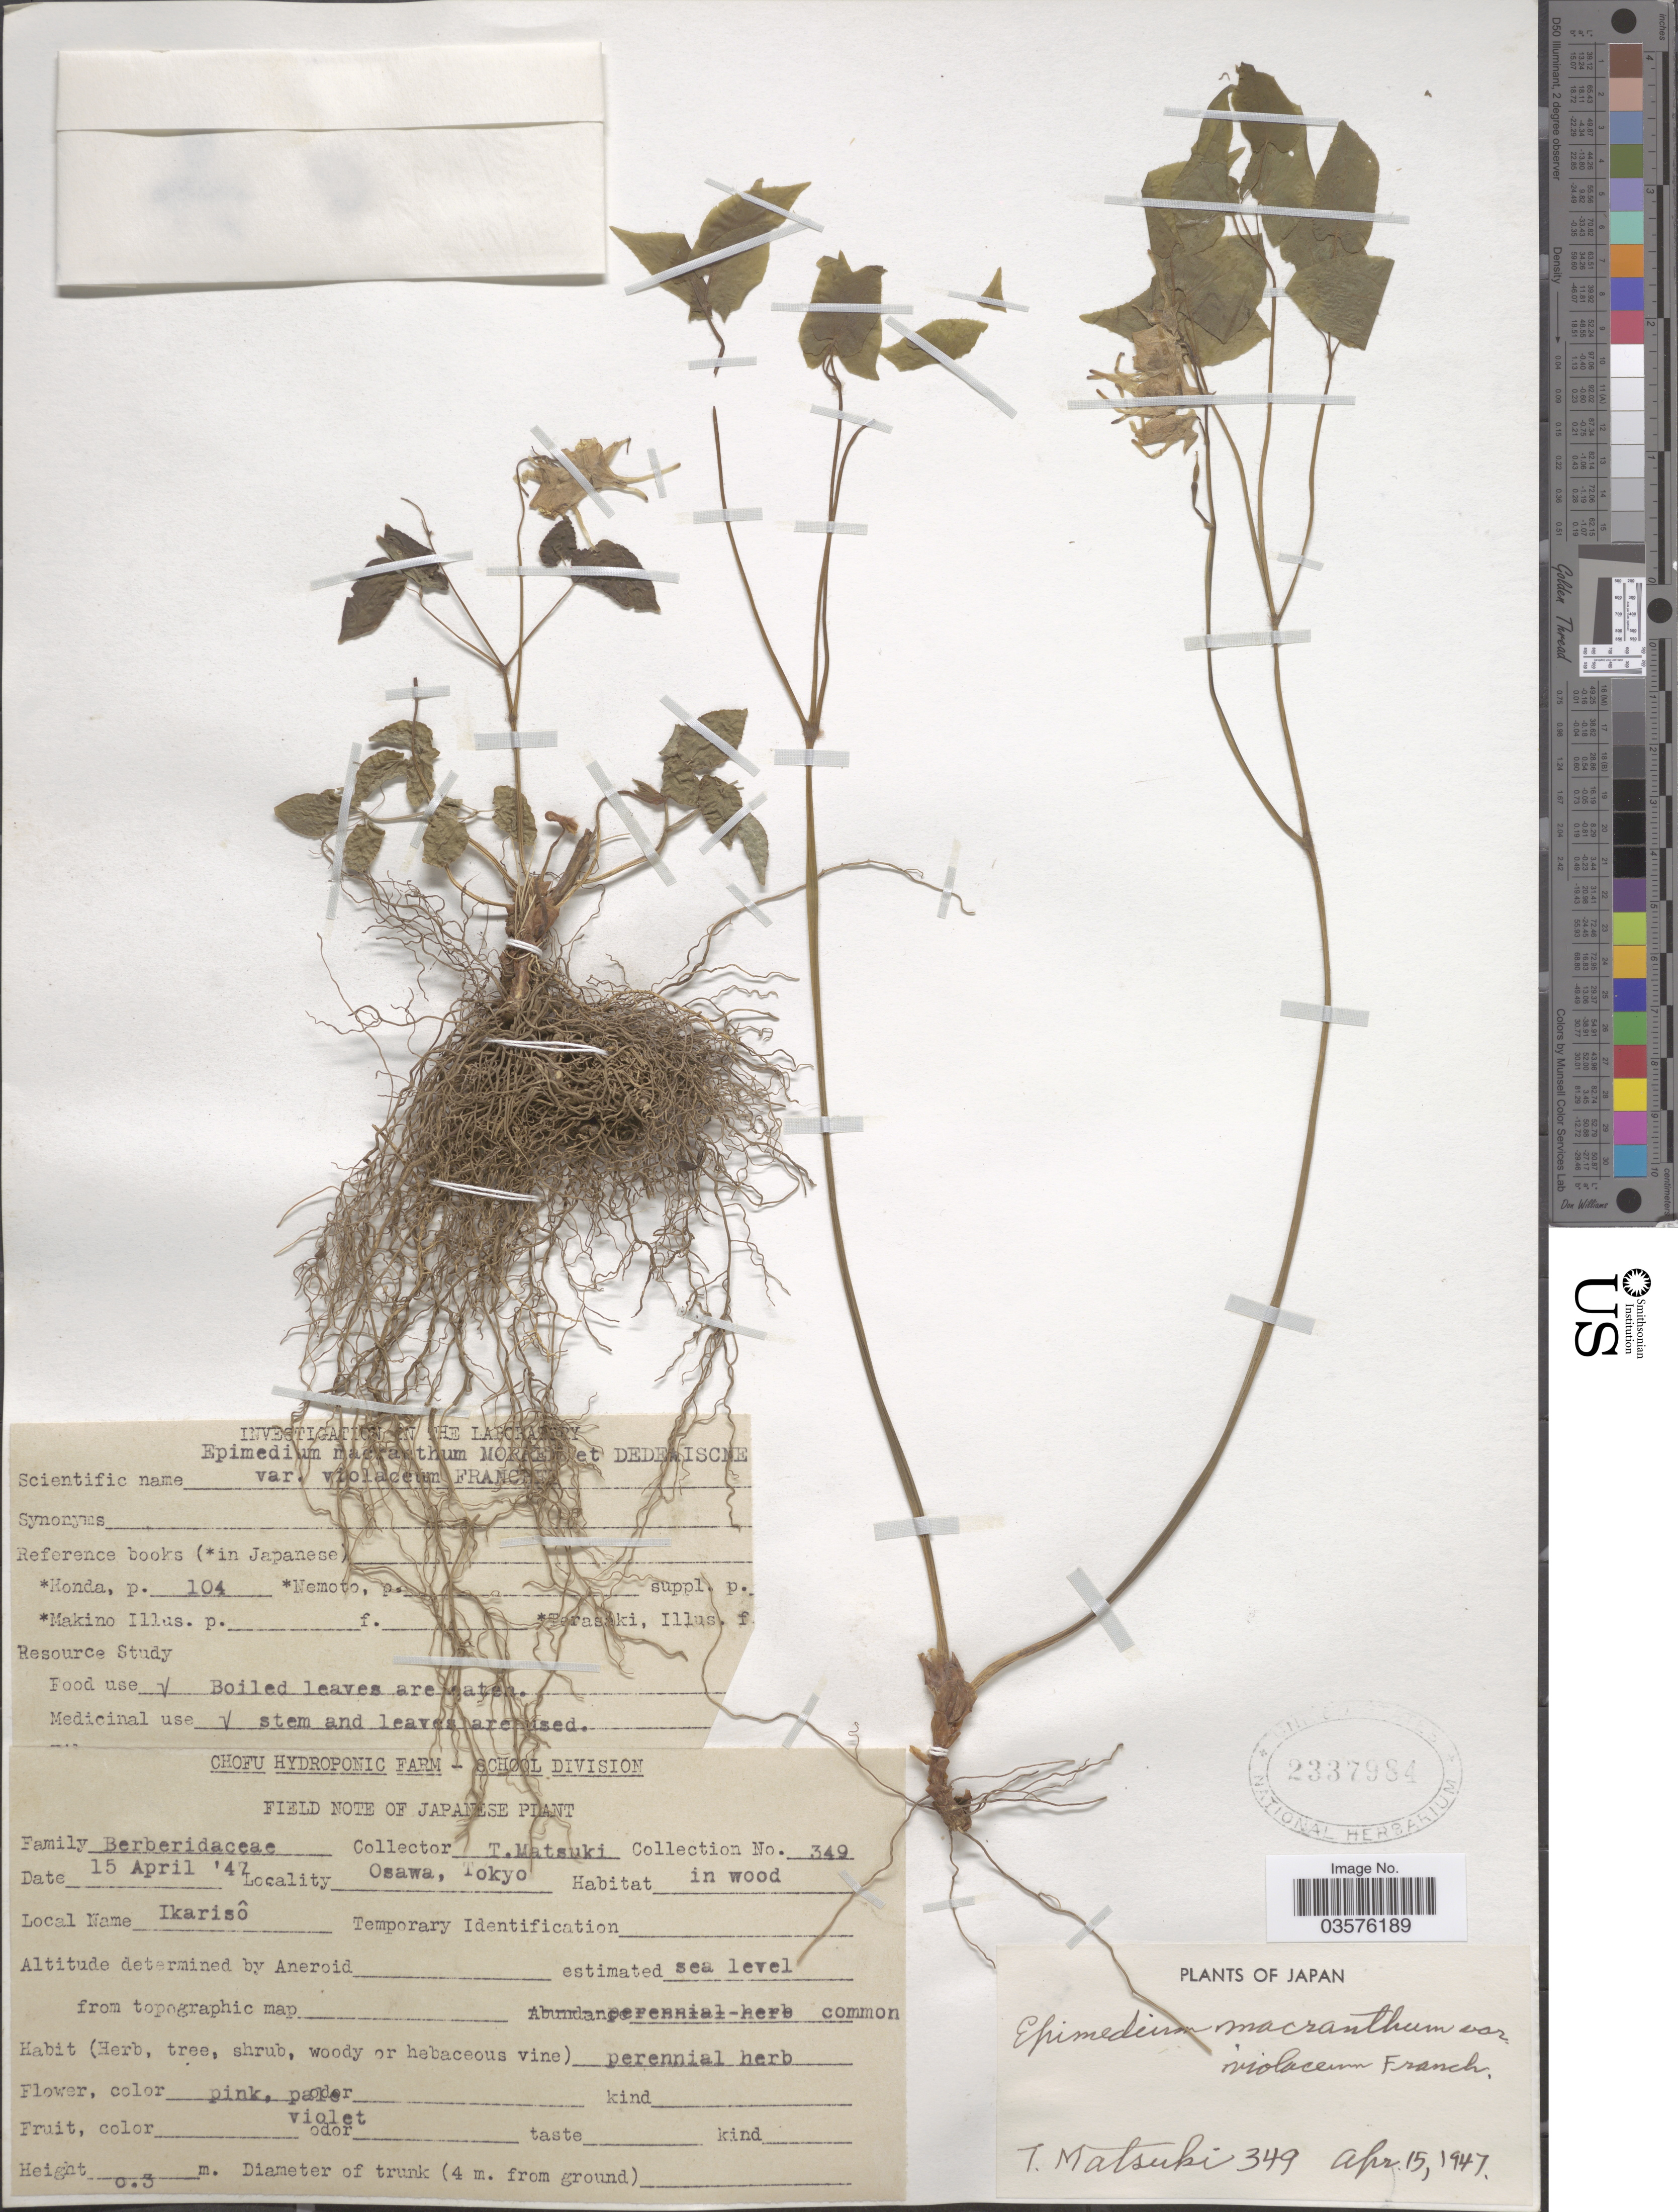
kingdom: Plantae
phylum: Tracheophyta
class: Magnoliopsida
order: Ranunculales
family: Berberidaceae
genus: Epimedium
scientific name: Epimedium grandiflorum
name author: C. Morren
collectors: T. Matsuki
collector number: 349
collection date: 1947-04-15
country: Japan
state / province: Tokyo, Federal City of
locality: Osawa.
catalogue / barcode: US 2337984